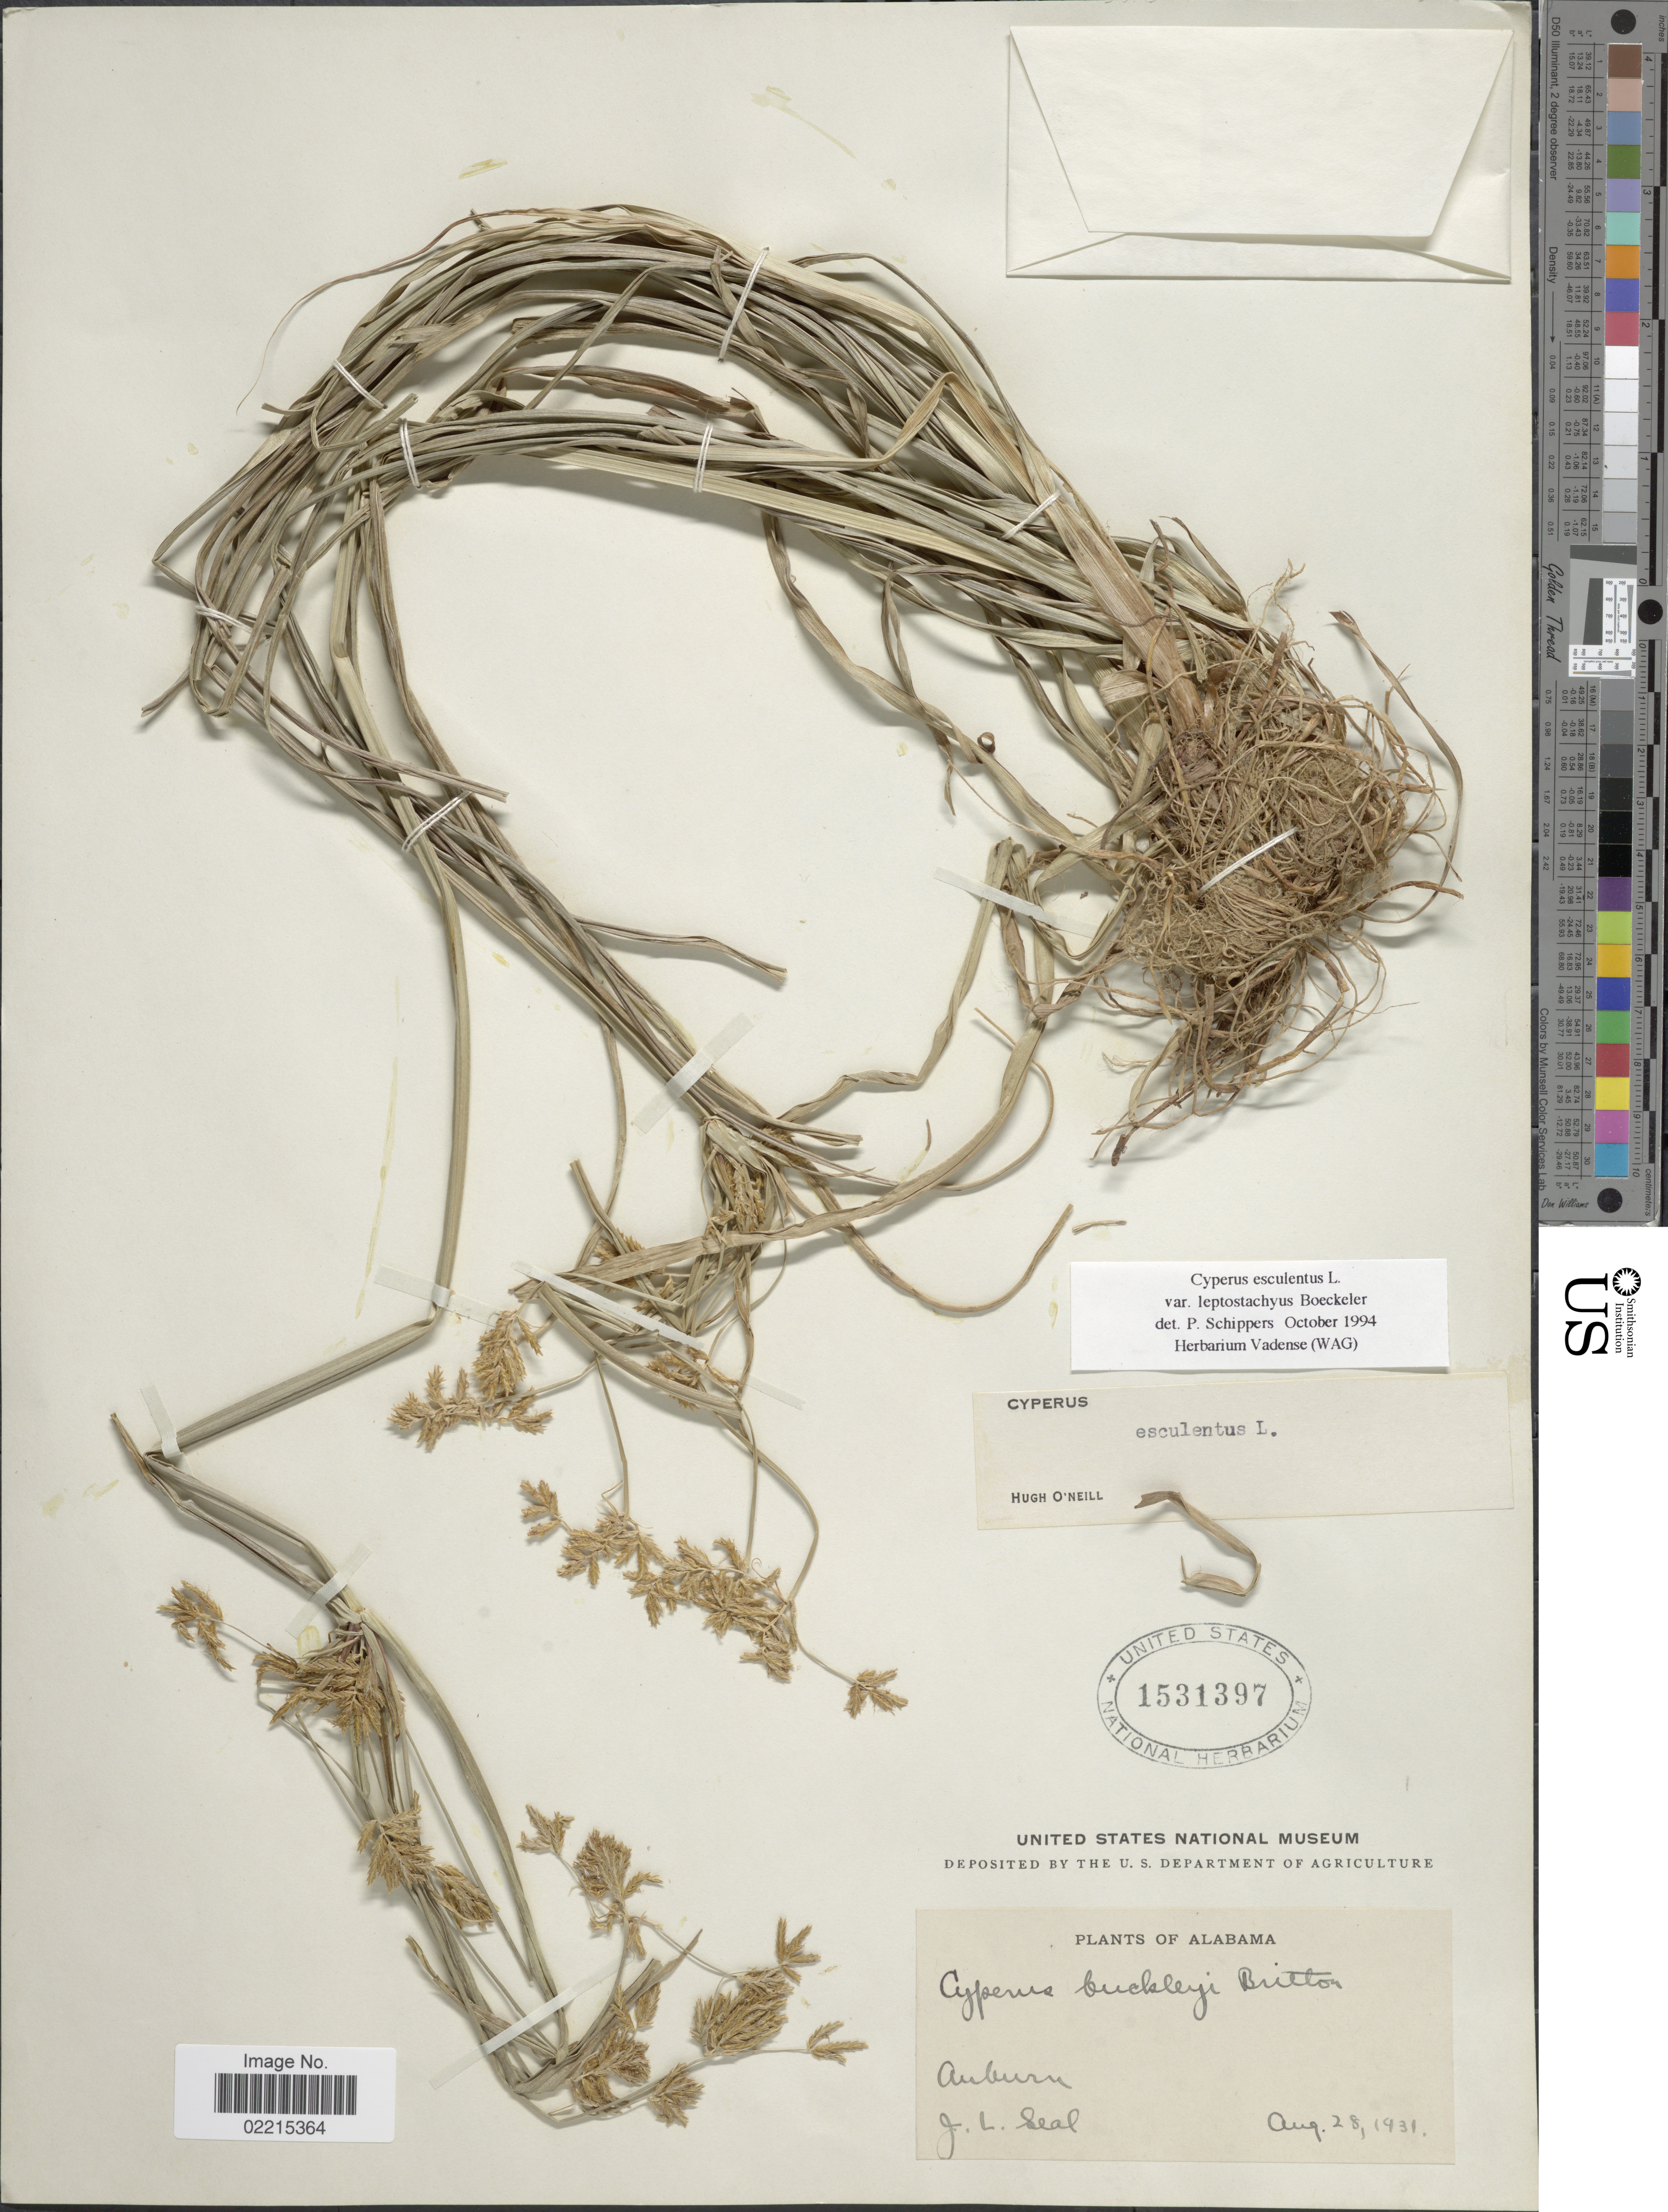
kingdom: Plantae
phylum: Tracheophyta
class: Liliopsida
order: Poales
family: Cyperaceae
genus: Cyperus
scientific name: Cyperus esculentus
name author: L.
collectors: J. Seal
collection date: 1931-08-28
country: United States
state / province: Alabama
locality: Auburn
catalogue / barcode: US 1531397